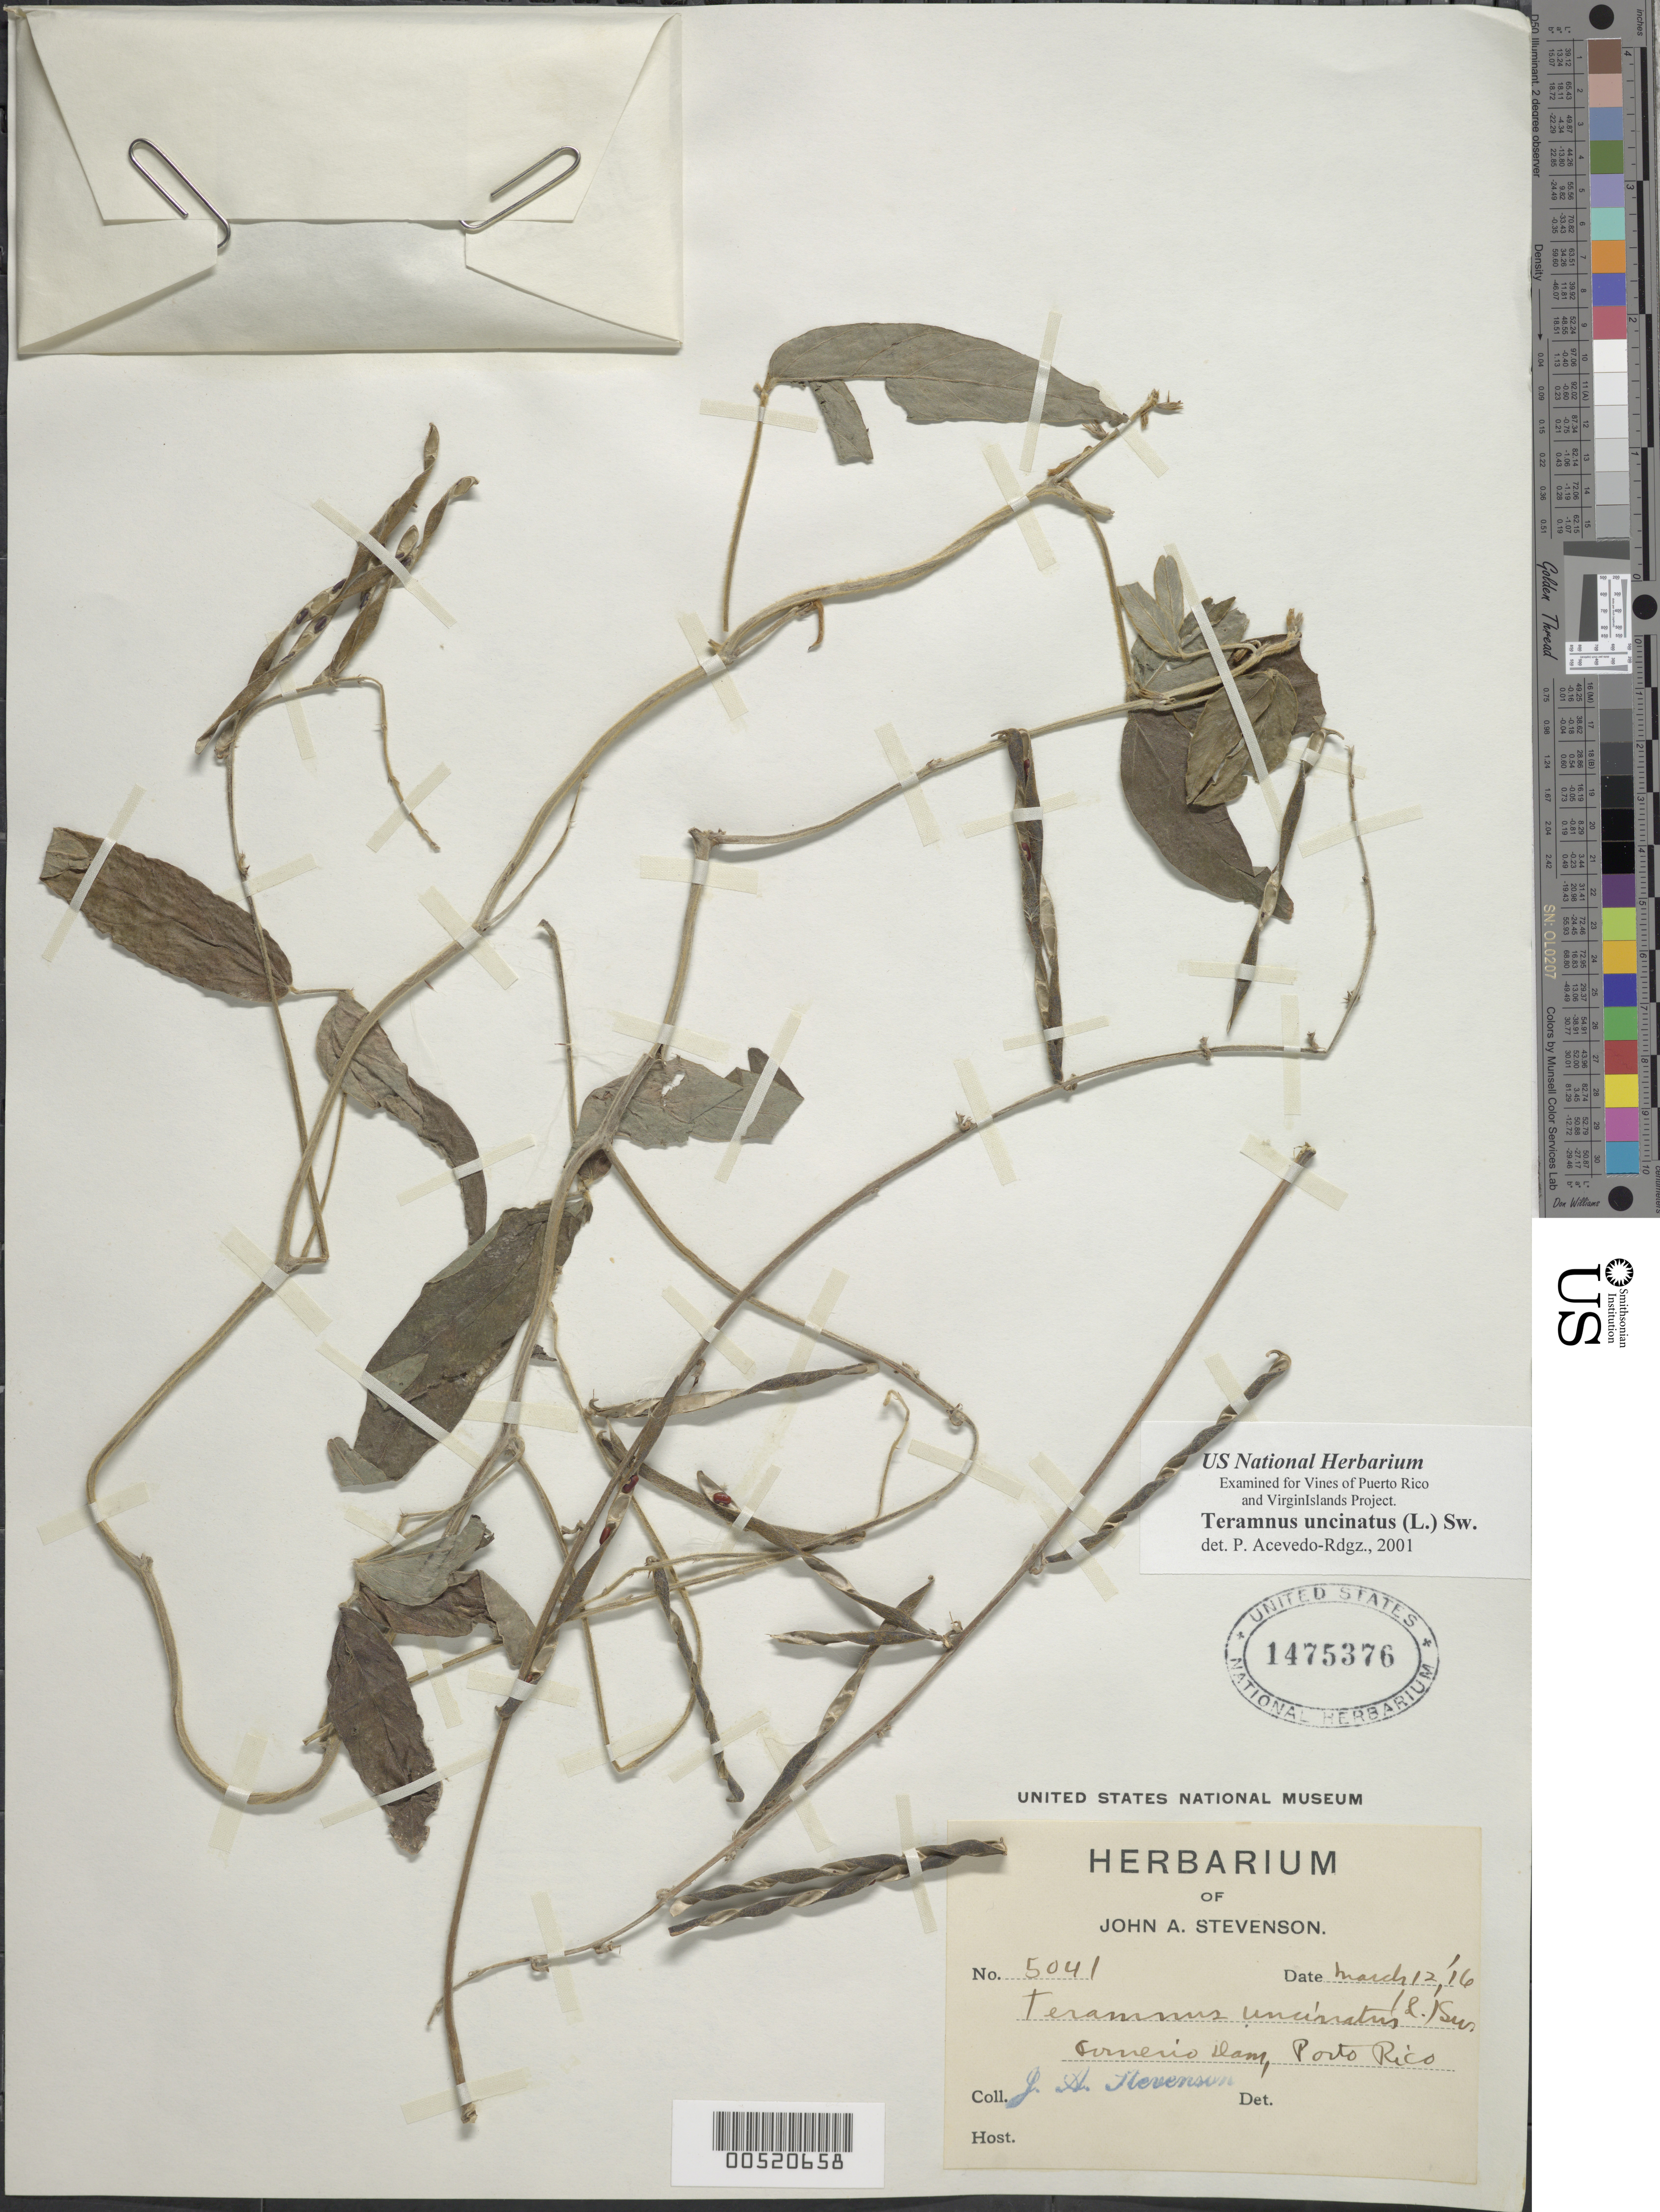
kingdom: Plantae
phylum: Tracheophyta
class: Magnoliopsida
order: Fabales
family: Fabaceae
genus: Teramnus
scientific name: Teramnus uncinatus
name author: (L.) Sw.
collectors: J. Stevenson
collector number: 5041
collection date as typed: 12 Mar 1916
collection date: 1916-03-12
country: Puerto Rico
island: Greater Antilles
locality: Cornerio Dam.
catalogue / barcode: US 1475376